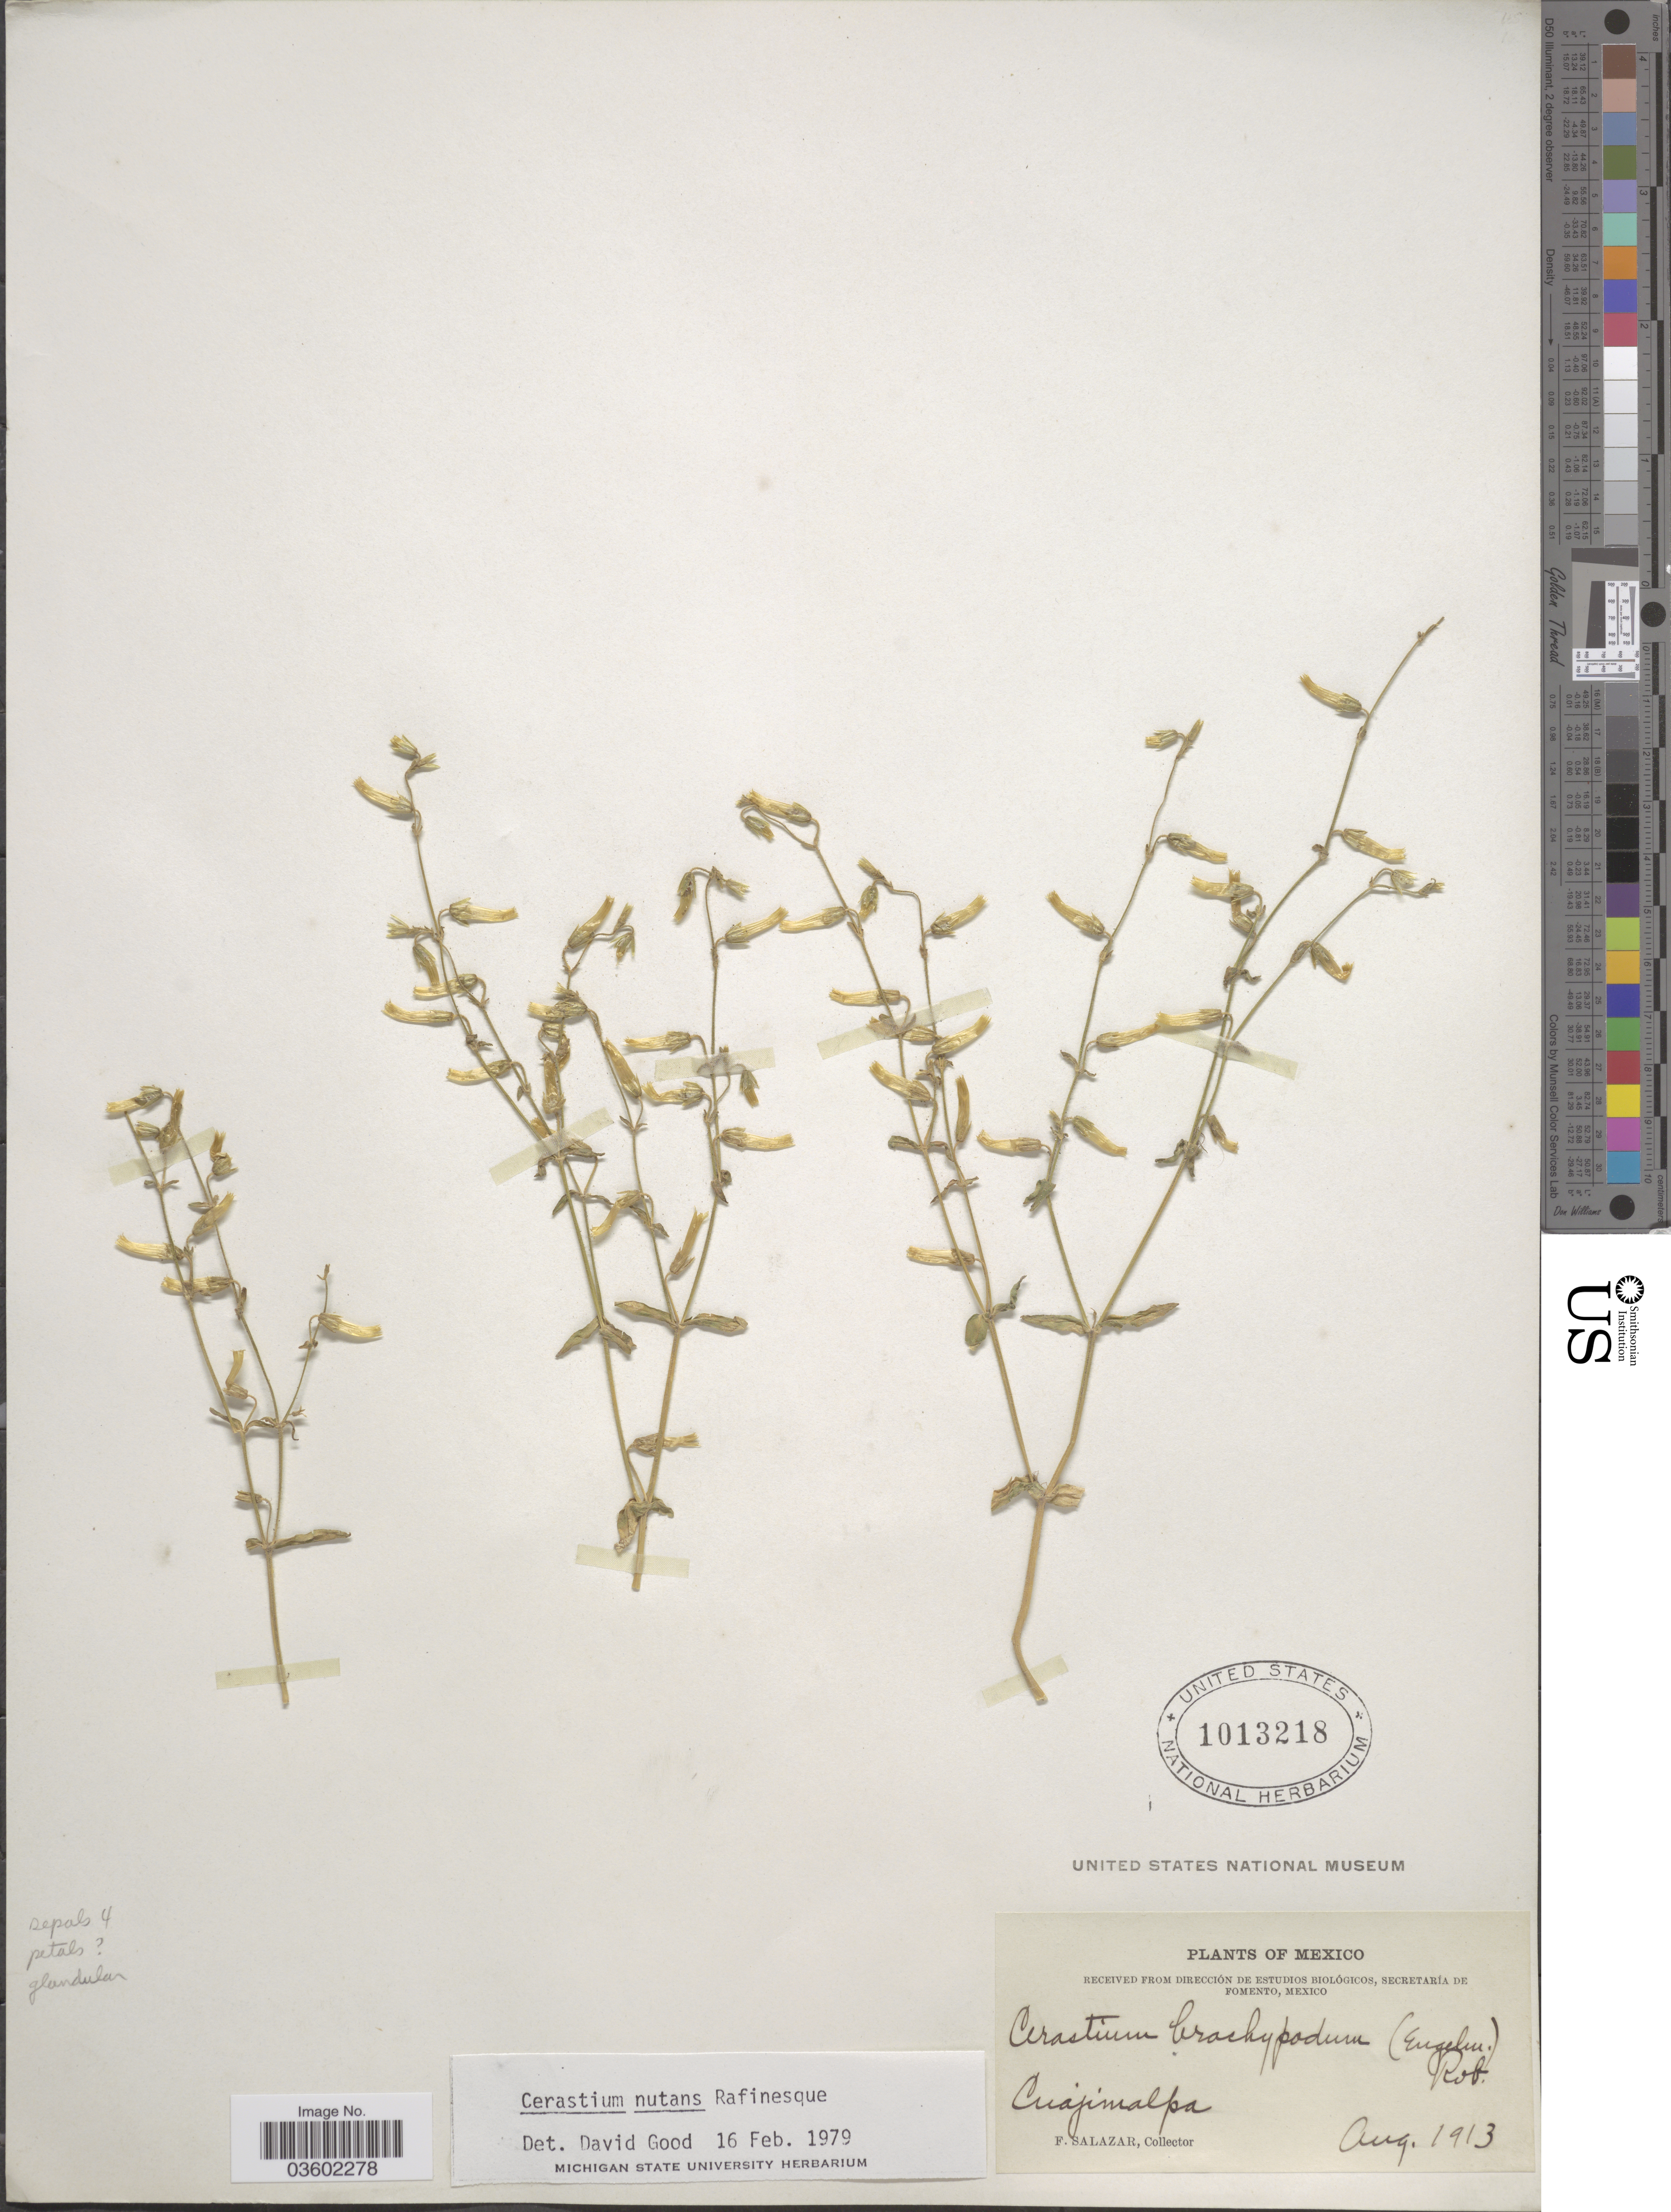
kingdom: Plantae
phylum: Tracheophyta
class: Magnoliopsida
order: Caryophyllales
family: Caryophyllaceae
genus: Cerastium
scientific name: Cerastium nutans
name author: Raf.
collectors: F. Salazar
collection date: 1913-08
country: Mexico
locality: Cuajimalpa.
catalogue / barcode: US 1013218